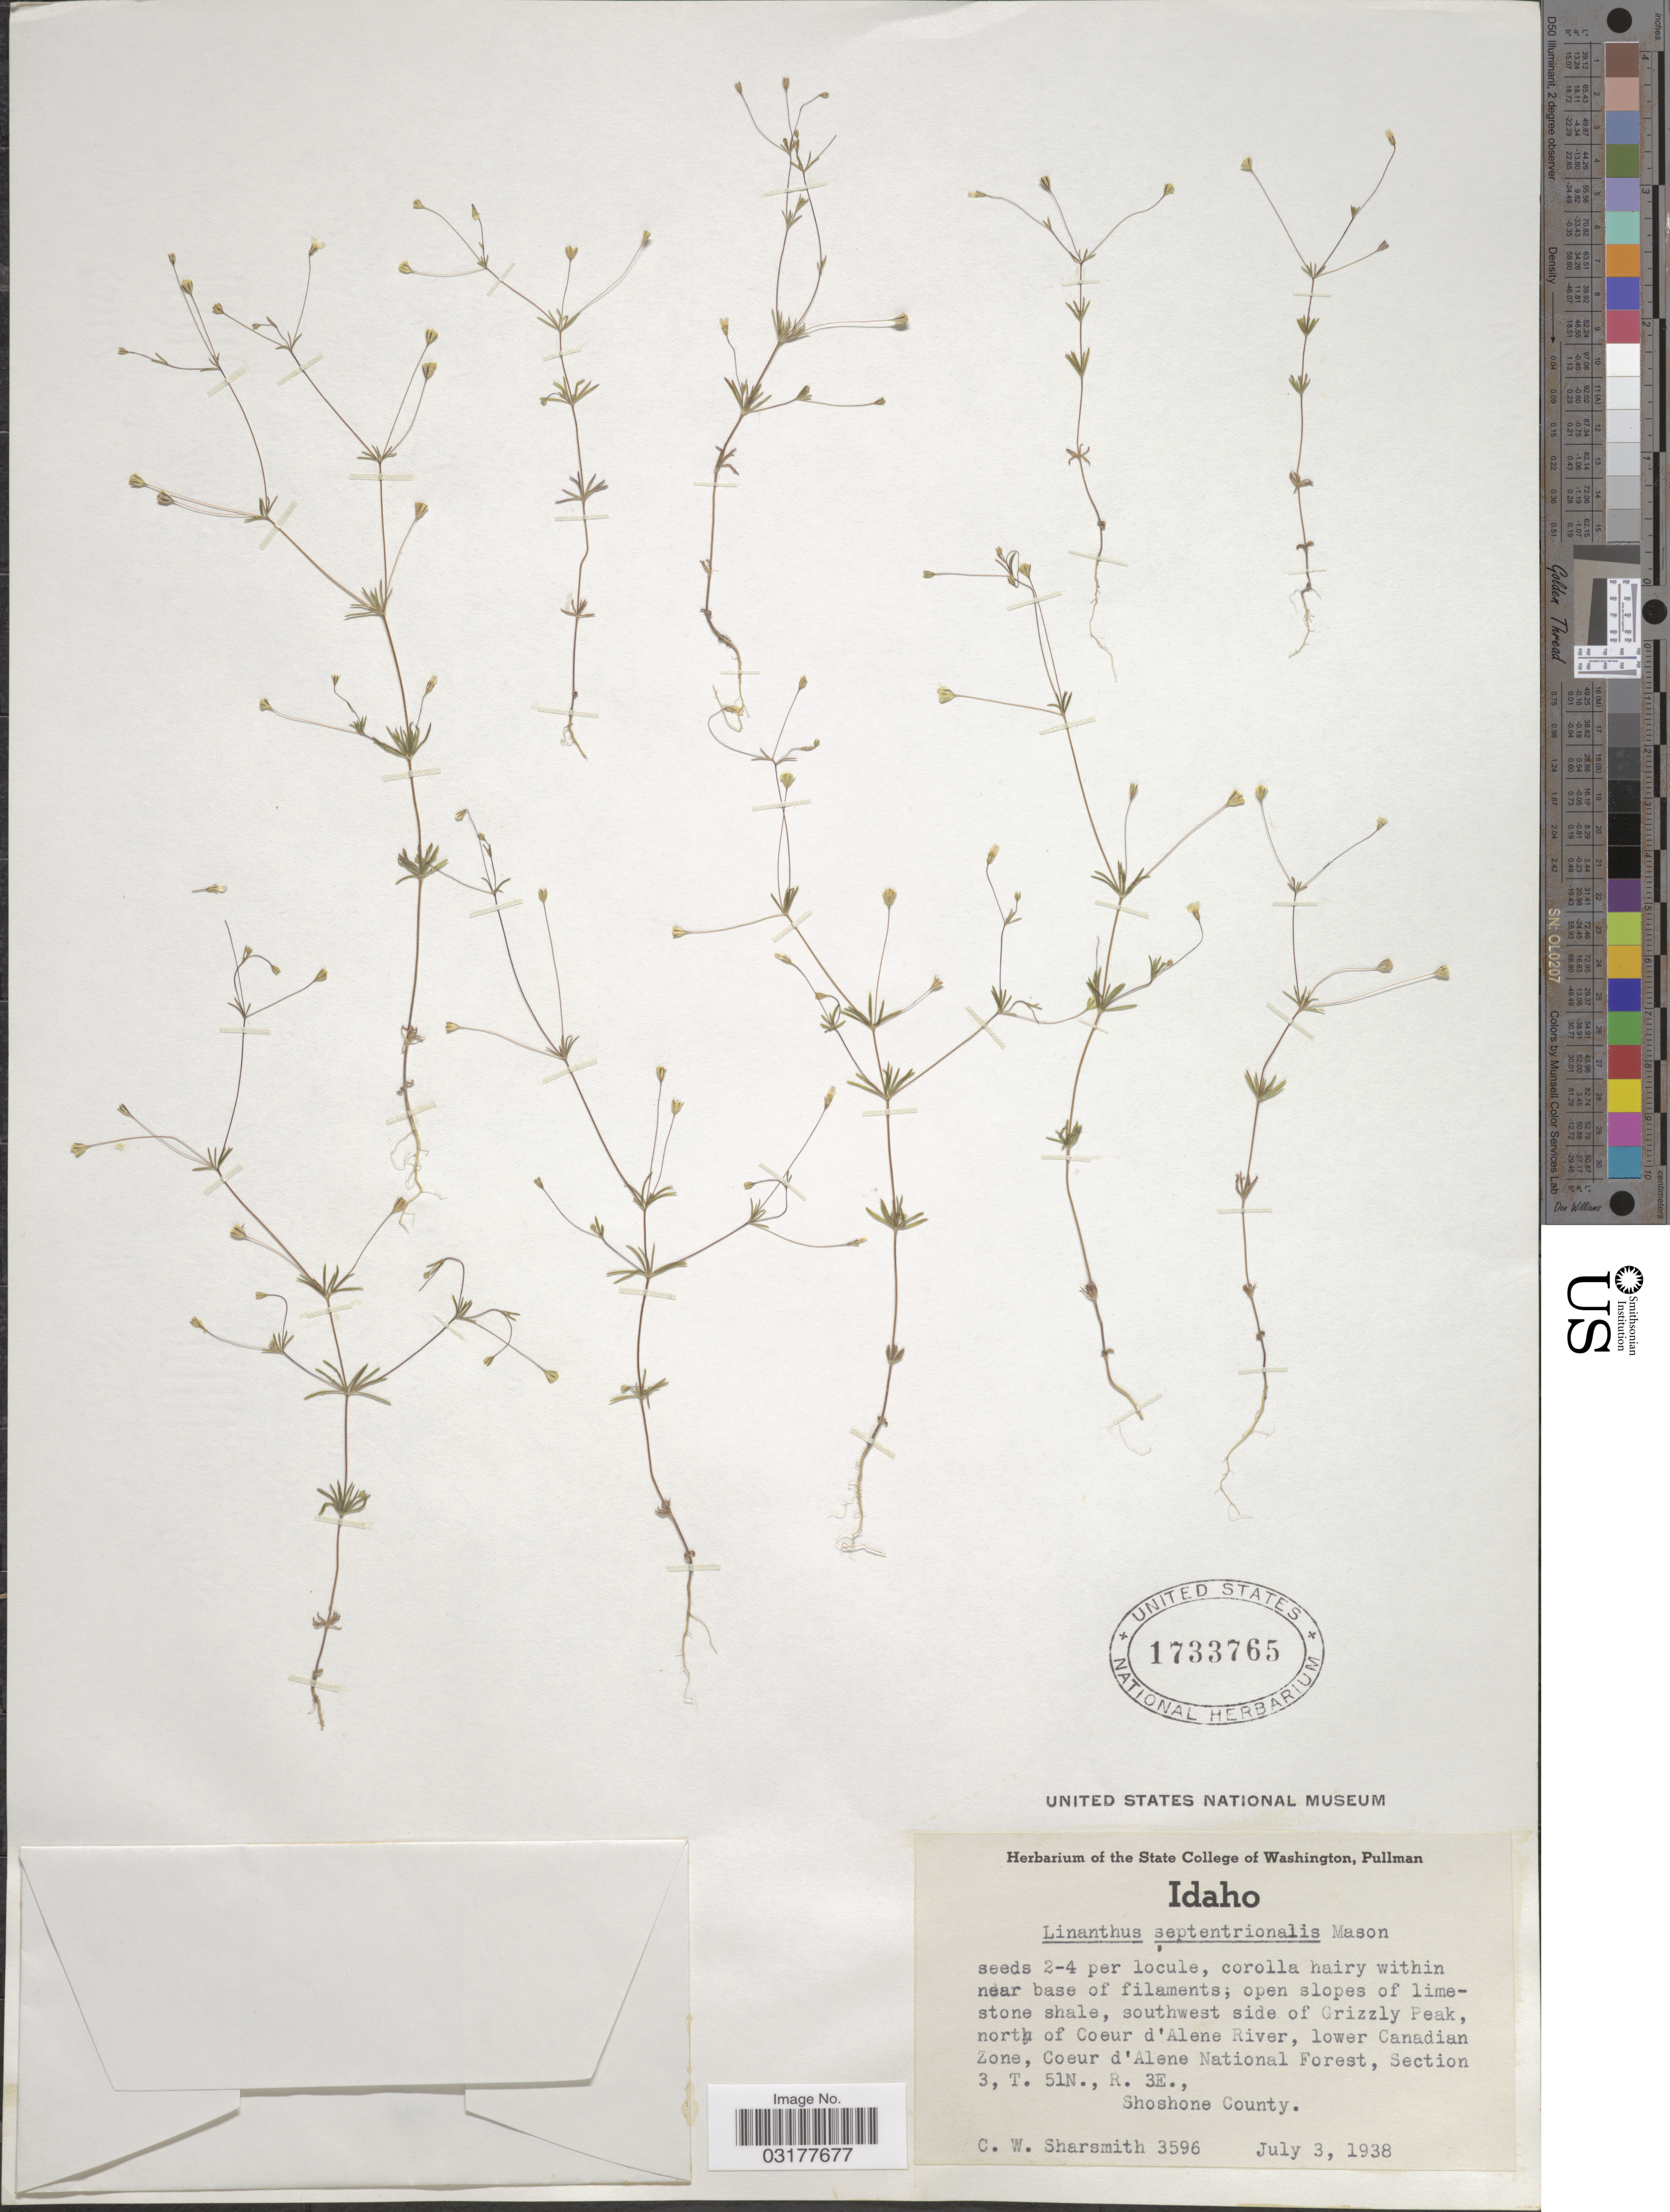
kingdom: Plantae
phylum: Tracheophyta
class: Magnoliopsida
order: Ericales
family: Polemoniaceae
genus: Leptosiphon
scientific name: Leptosiphon harknessii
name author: (Curran) J.M. Porter & L.A. Johnson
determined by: Strong, Mark T., (BOT), Smithsonian Institution - National Museum of Natural History (UNITED STATES)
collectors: C. Sharsmith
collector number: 3596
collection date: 1938-07-03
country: United States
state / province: Idaho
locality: Open slopes of limestone shale, southwest side of Grizzly Peak, north of Coeur d'Alene River, lower Canadian Zone, Coeur d'Alene National Forest, Section 3, T. 51N., R. 3E., Shoshone County.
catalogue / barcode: US 1733765